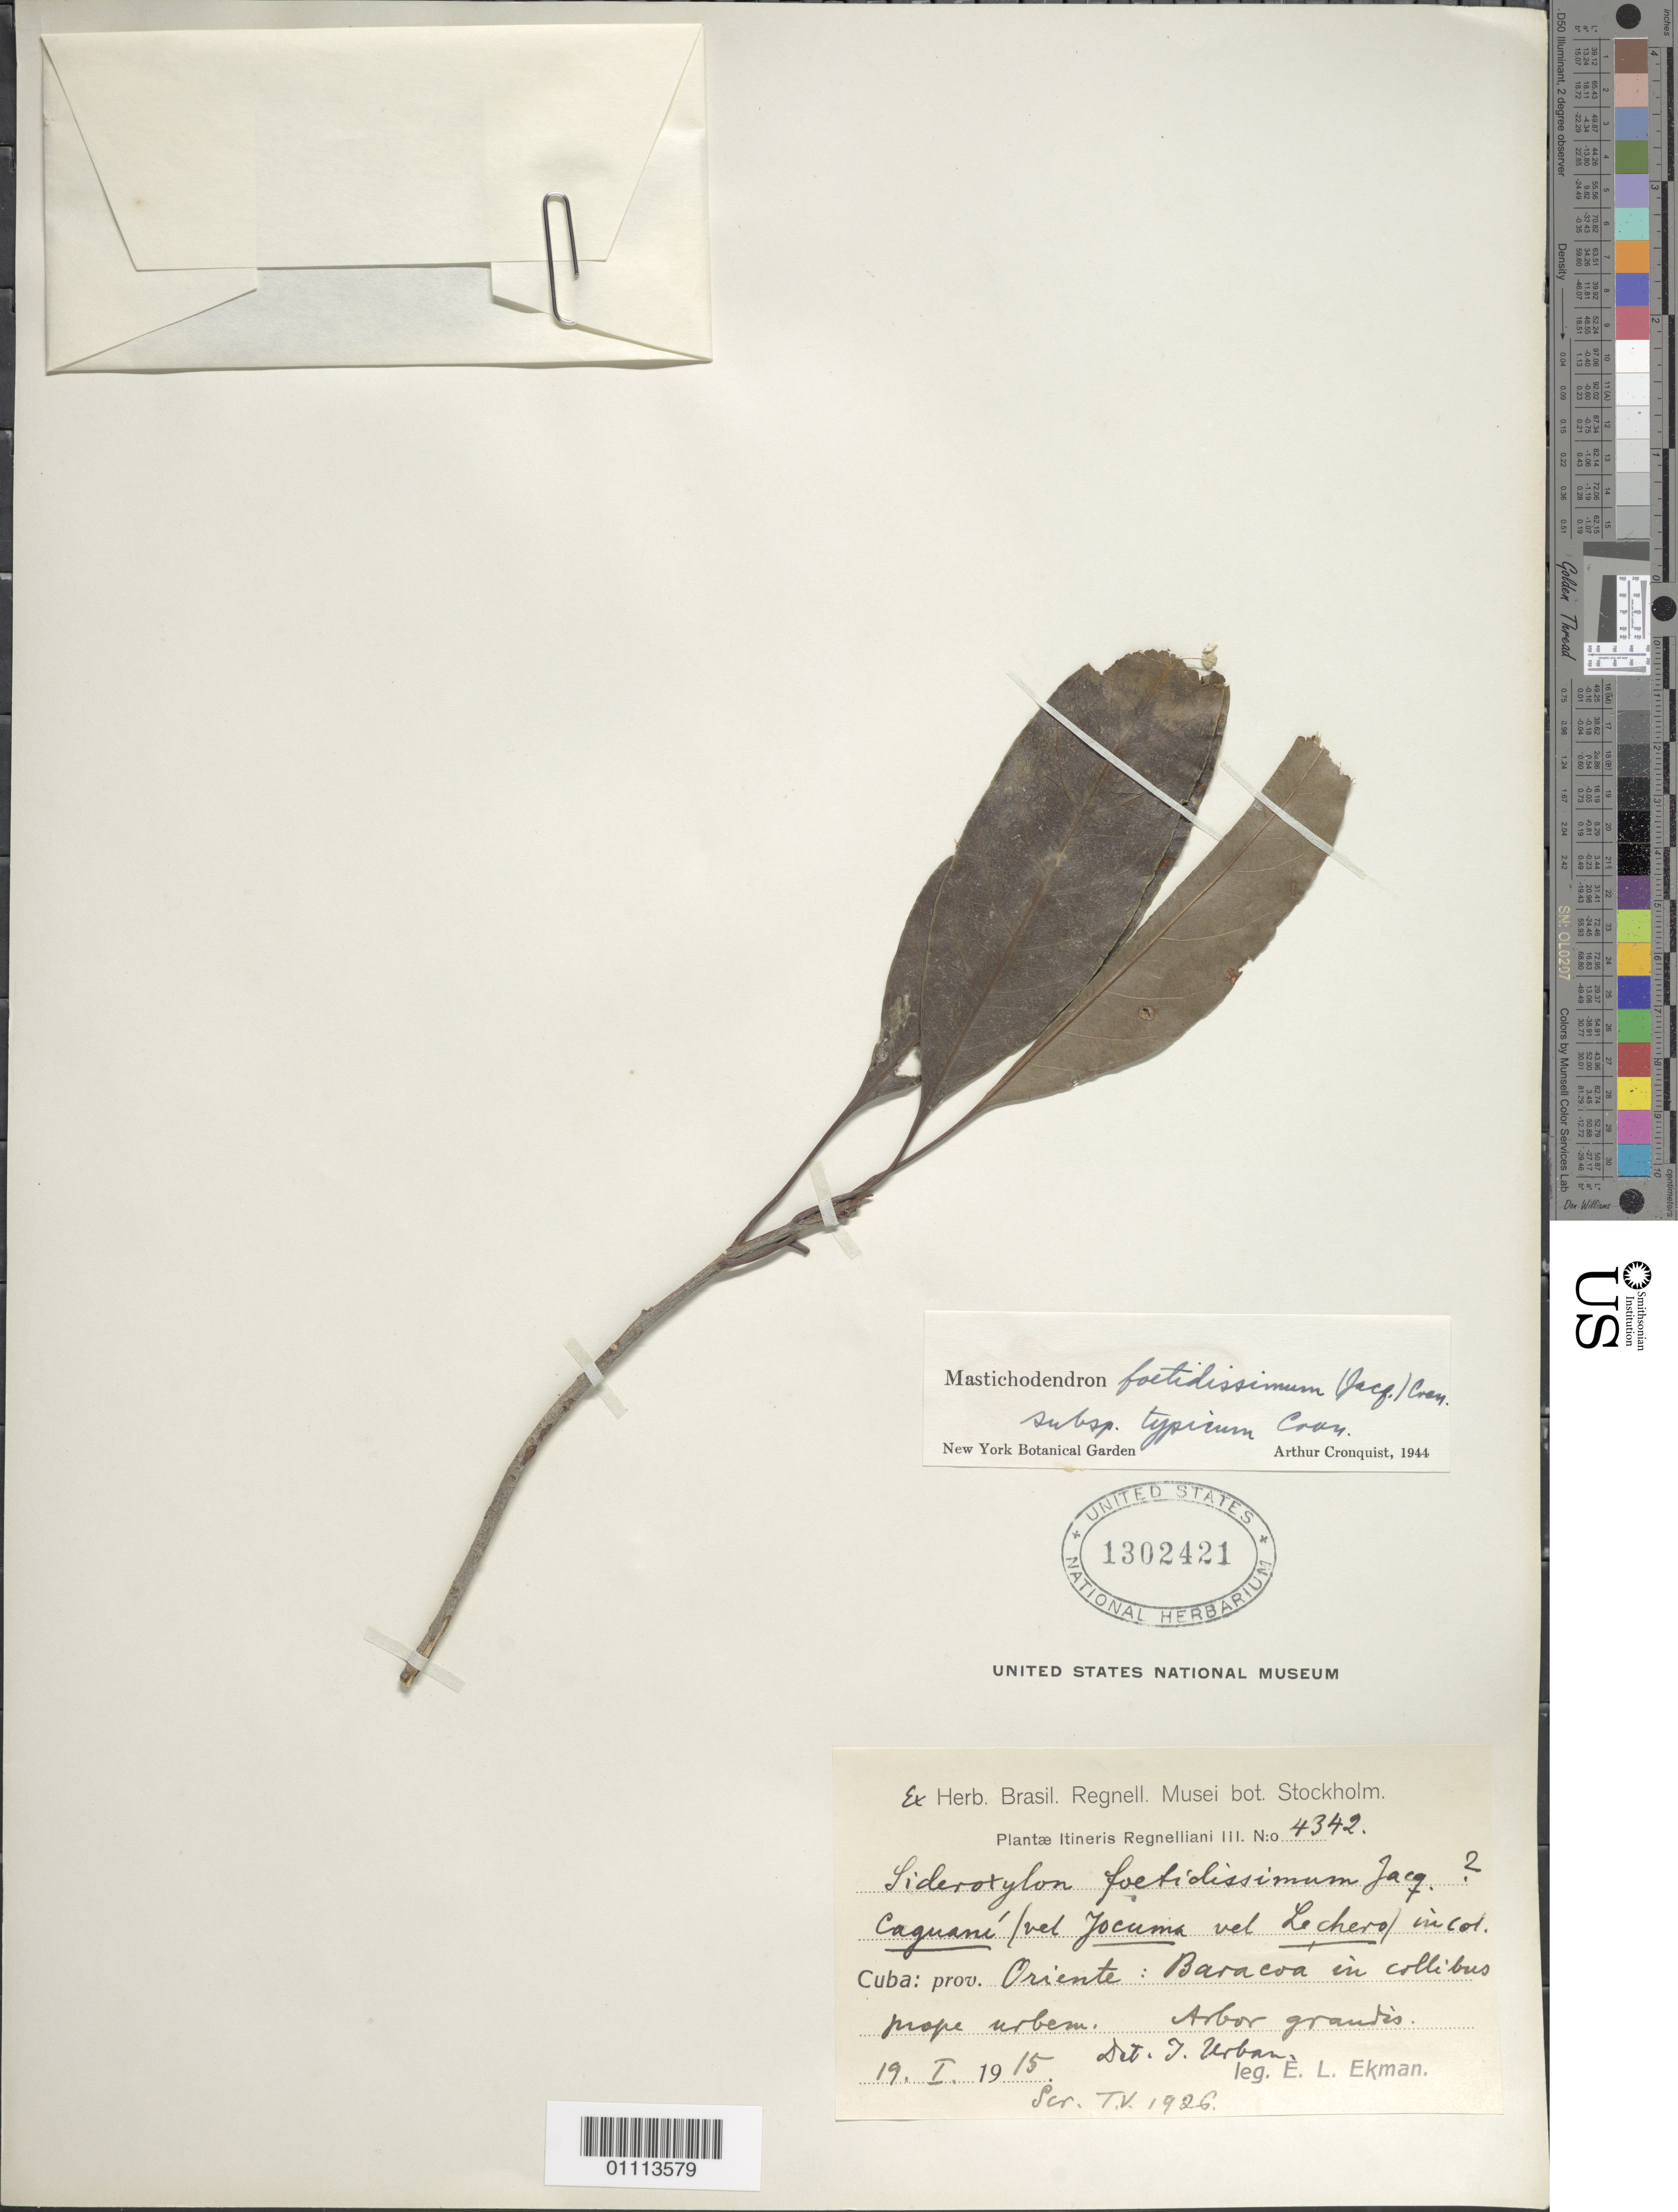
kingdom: Plantae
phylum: Tracheophyta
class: Magnoliopsida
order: Ericales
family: Sapotaceae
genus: Sideroxylon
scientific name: Sideroxylon foetidissimum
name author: Jacq.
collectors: E. L. Ekman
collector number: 4342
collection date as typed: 19 Jan 1915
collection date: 1915-01-19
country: Cuba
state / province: Guantánamo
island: Cuba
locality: Baracoa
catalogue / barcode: US 1302421